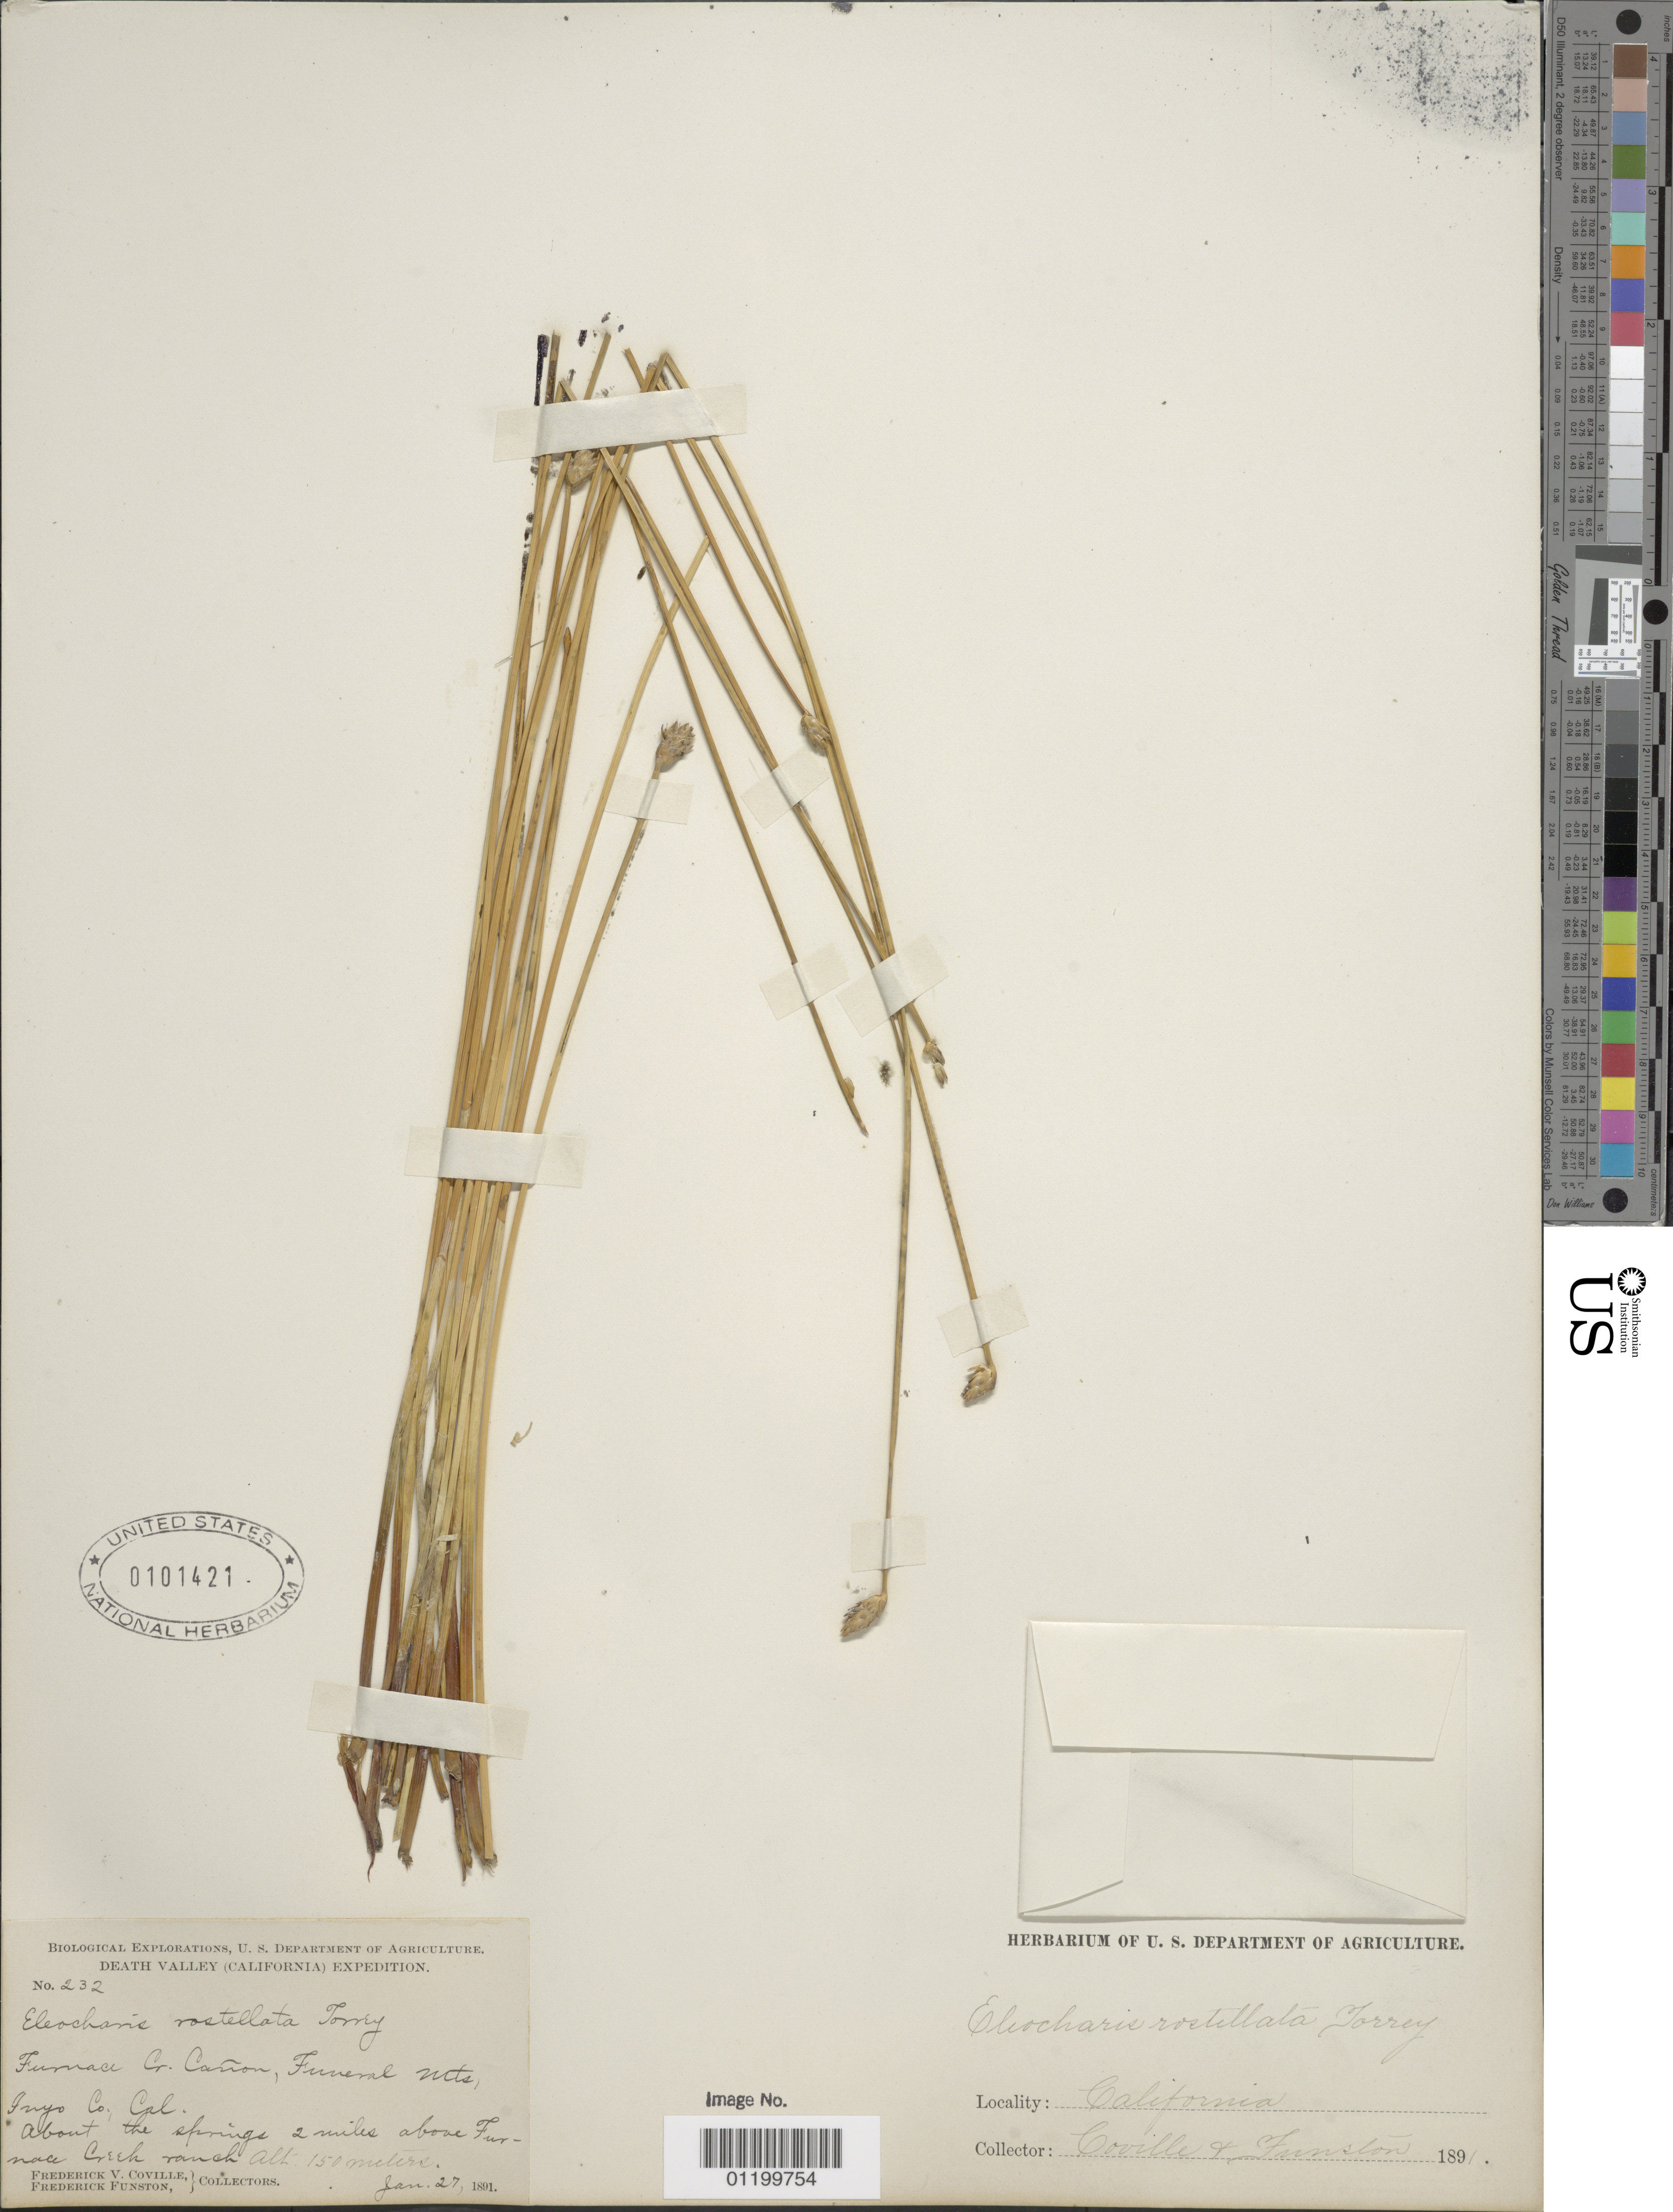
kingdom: Plantae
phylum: Tracheophyta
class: Liliopsida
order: Poales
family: Cyperaceae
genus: Eleocharis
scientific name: Eleocharis rostellata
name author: (Torr.) Torr.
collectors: F. V. Coville & F. Funston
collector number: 232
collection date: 1891-01-27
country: United States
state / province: California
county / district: Inyo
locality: Furnace Creek Canyon, Funeral Mountains.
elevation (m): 150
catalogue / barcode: US 101421